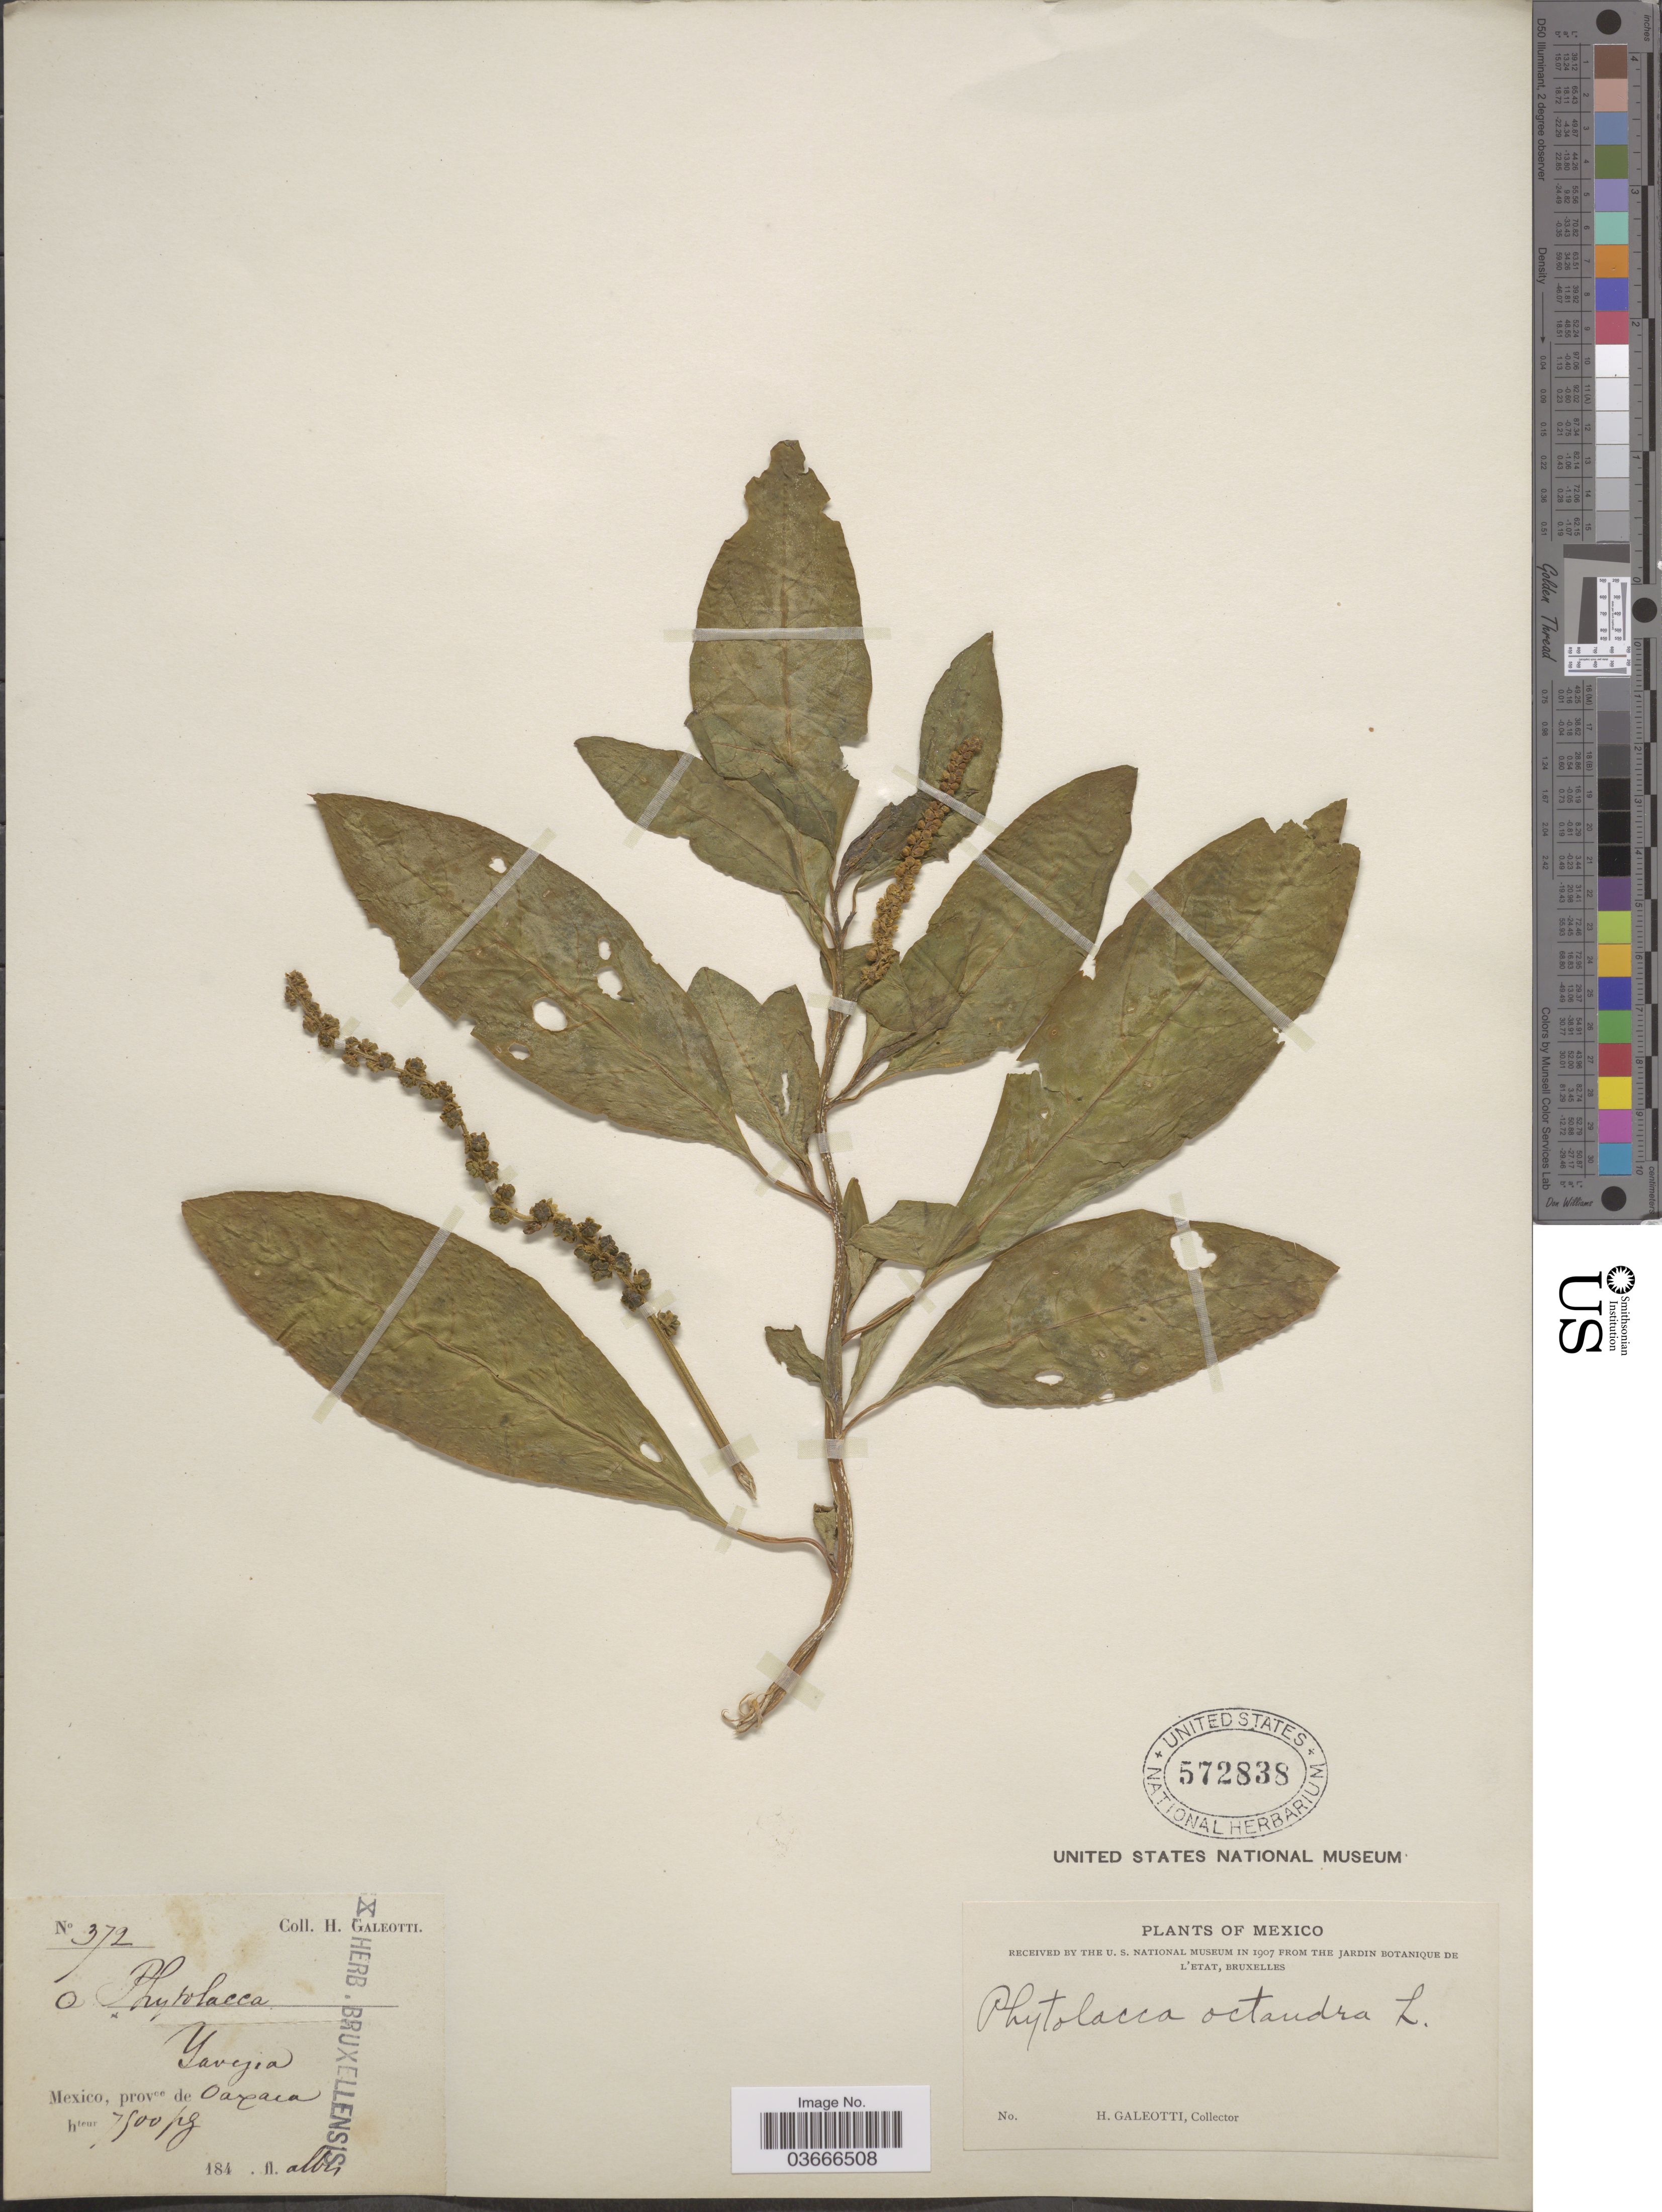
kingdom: Plantae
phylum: Tracheophyta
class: Magnoliopsida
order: Caryophyllales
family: Phytolaccaceae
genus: Phytolacca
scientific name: Phytolacca octandra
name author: L.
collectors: H. G. Galeotti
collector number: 372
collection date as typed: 184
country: Mexico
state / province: Oaxaca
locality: Yavejia.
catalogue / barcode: US 572838